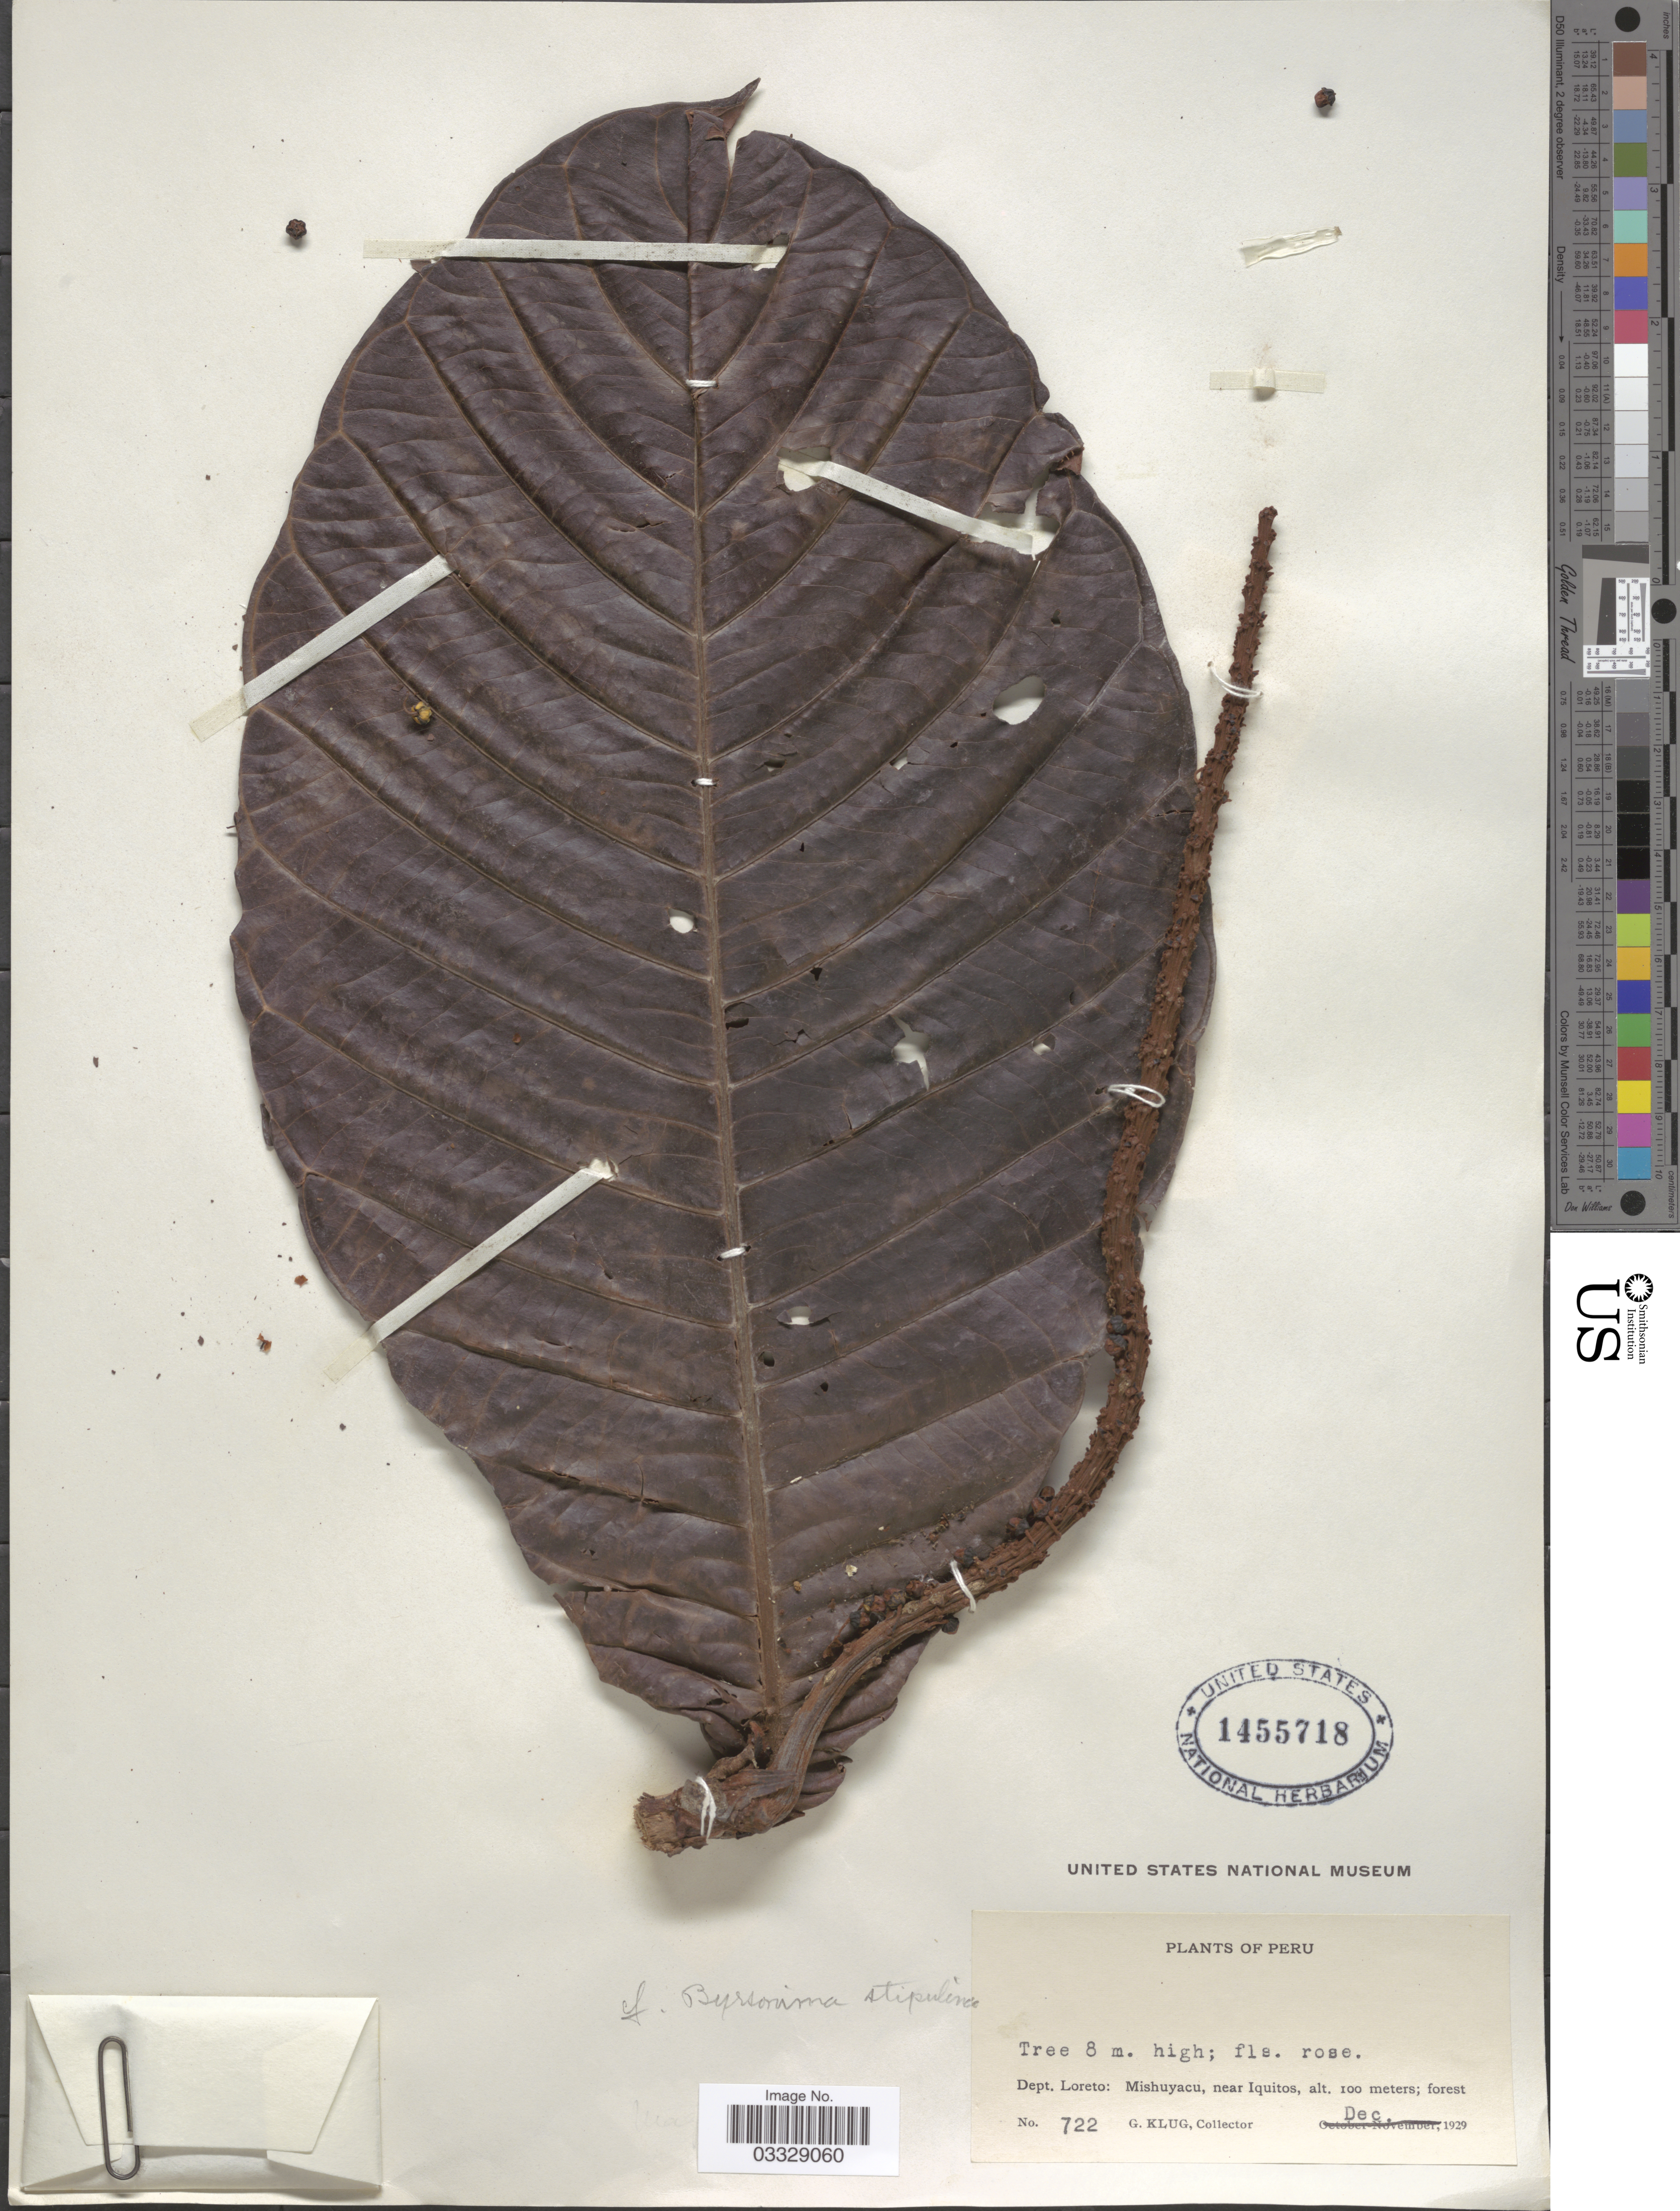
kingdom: Plantae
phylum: Tracheophyta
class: Magnoliopsida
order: Malpighiales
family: Malpighiaceae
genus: Byrsonima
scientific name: Byrsonima stipulina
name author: J.F. Macbr.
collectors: G. Klug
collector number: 722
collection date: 1929-12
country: Peru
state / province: Loreto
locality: Dept. Loreto: Mishuyacu, near Iquitos.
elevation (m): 100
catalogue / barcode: US 1455718